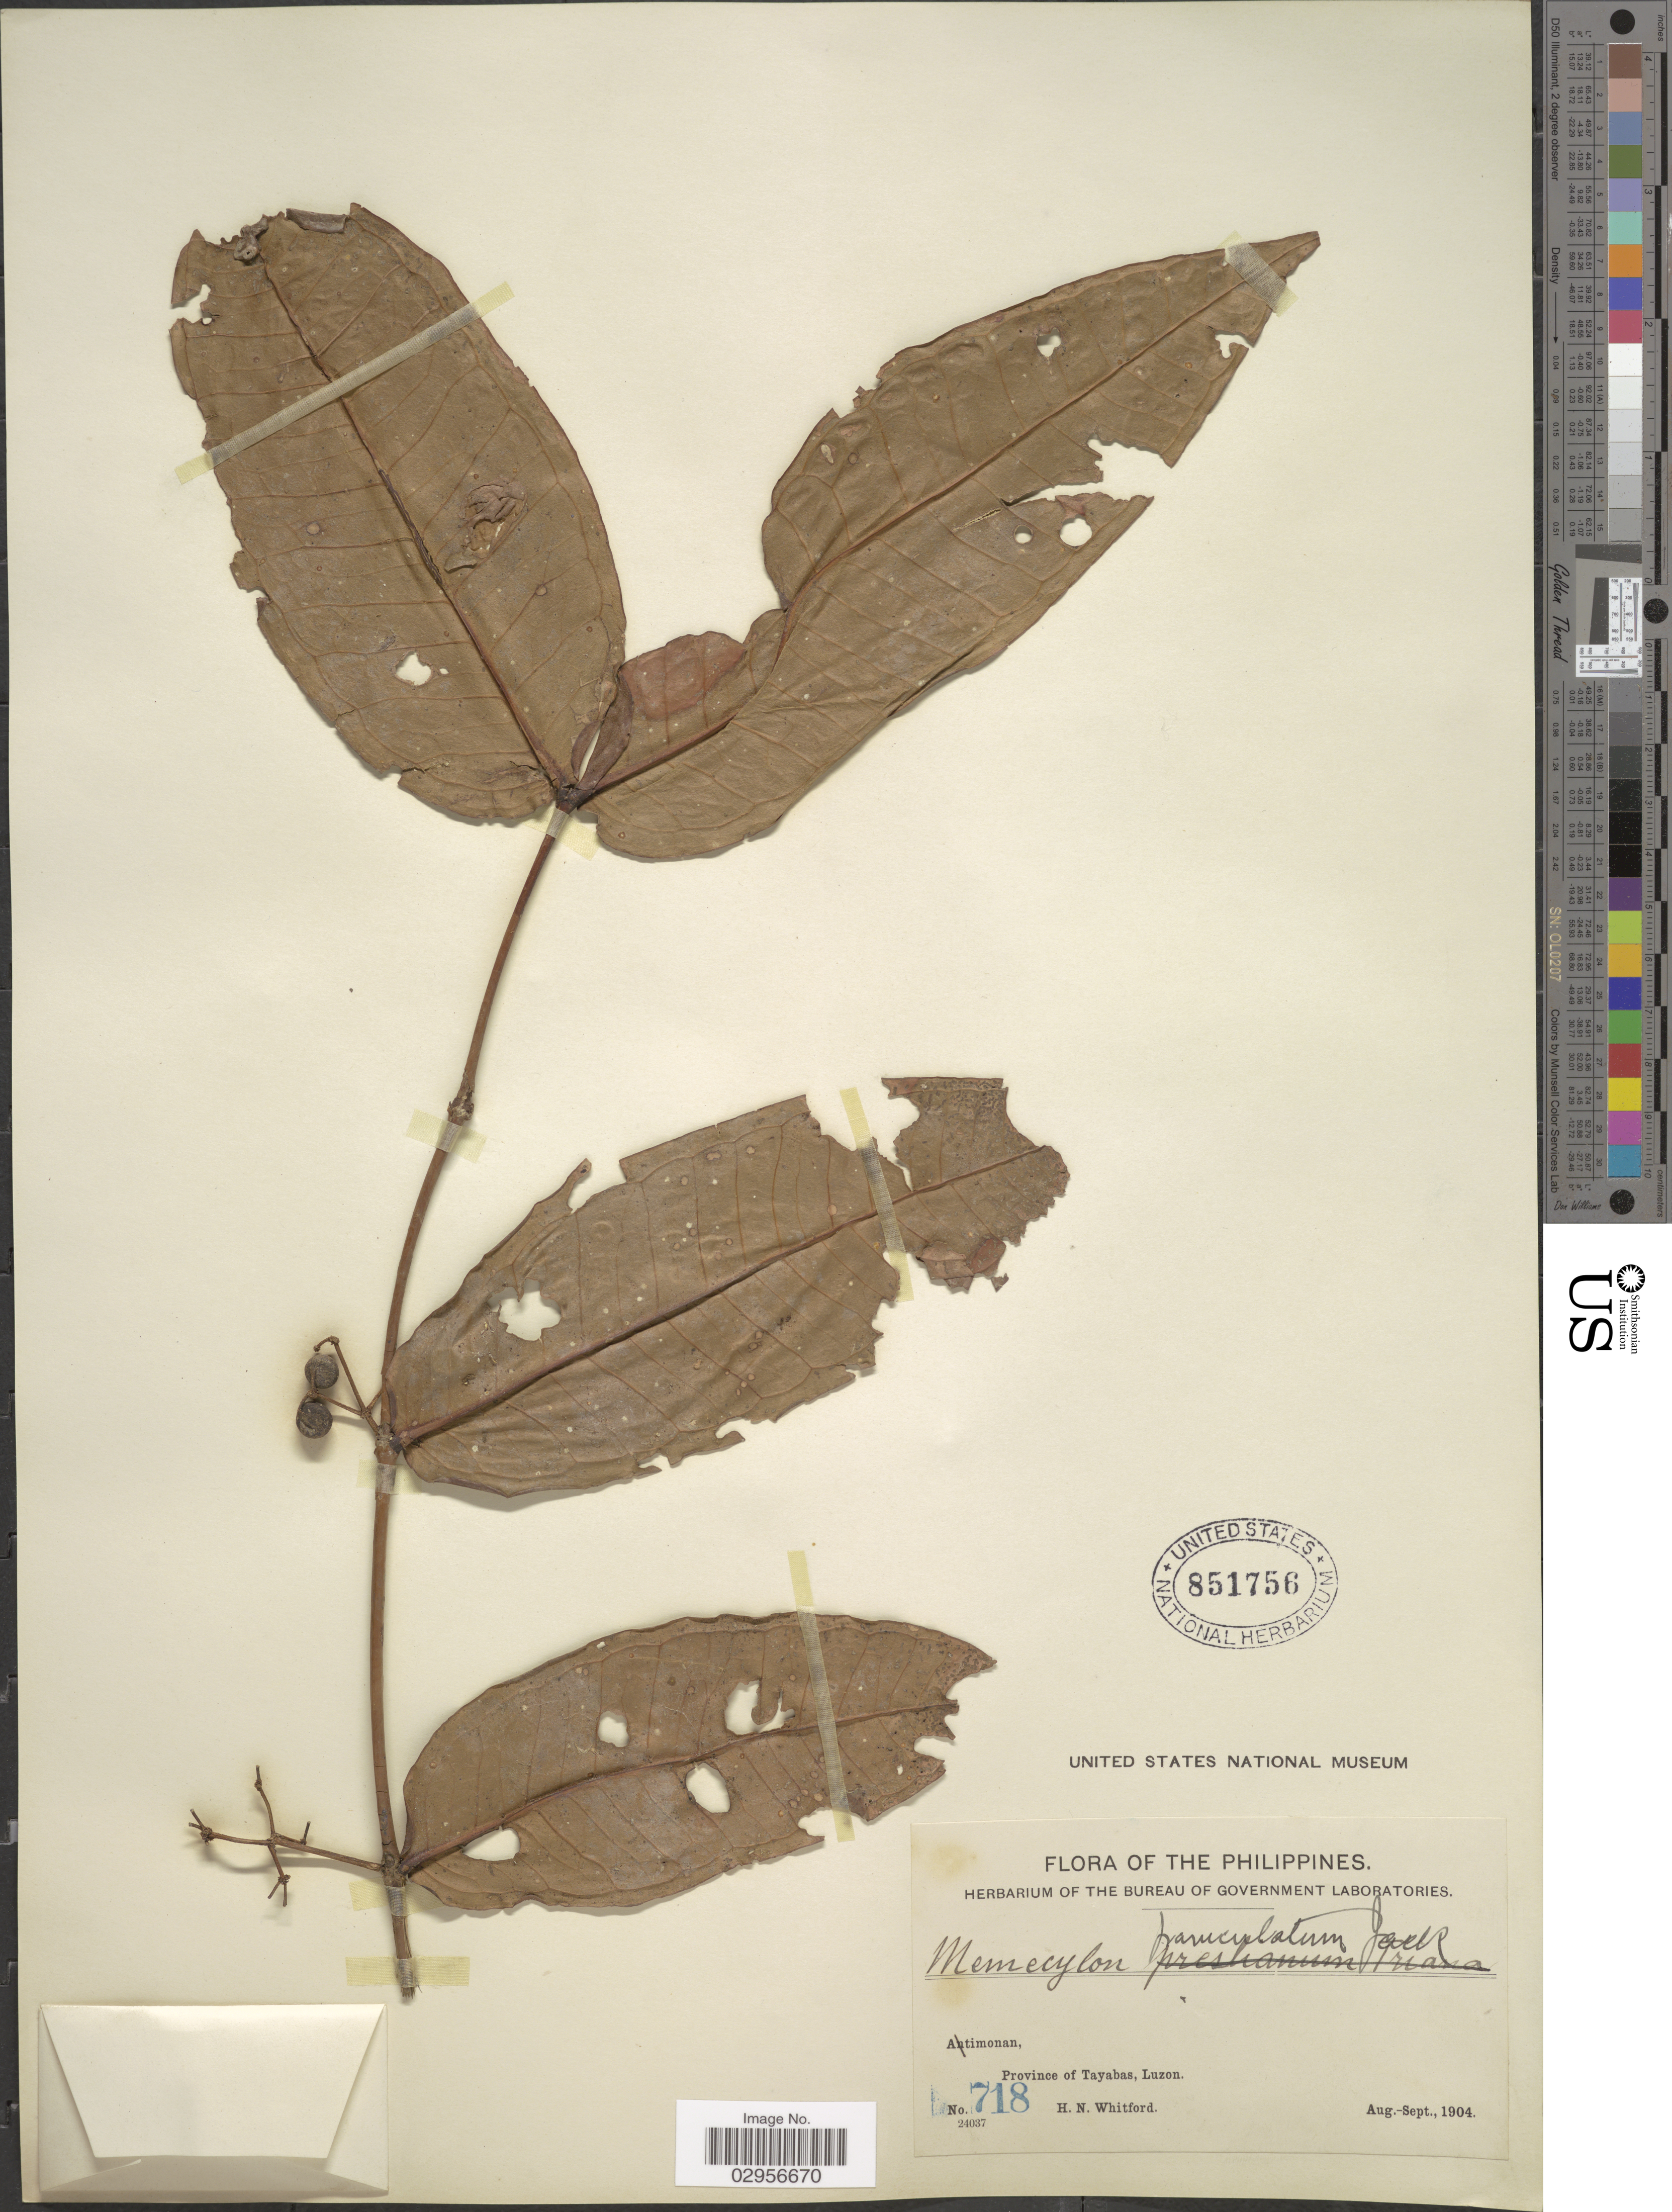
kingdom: Plantae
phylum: Tracheophyta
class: Magnoliopsida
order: Myrtales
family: Melastomataceae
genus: Memecylon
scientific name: Memecylon paniculatum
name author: Jack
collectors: H. N. Whitford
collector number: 718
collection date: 1904-08/1904-09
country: Philippines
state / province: Calabarzon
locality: Atimonan, Province of Tayabas, Luzon.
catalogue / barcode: US 851756